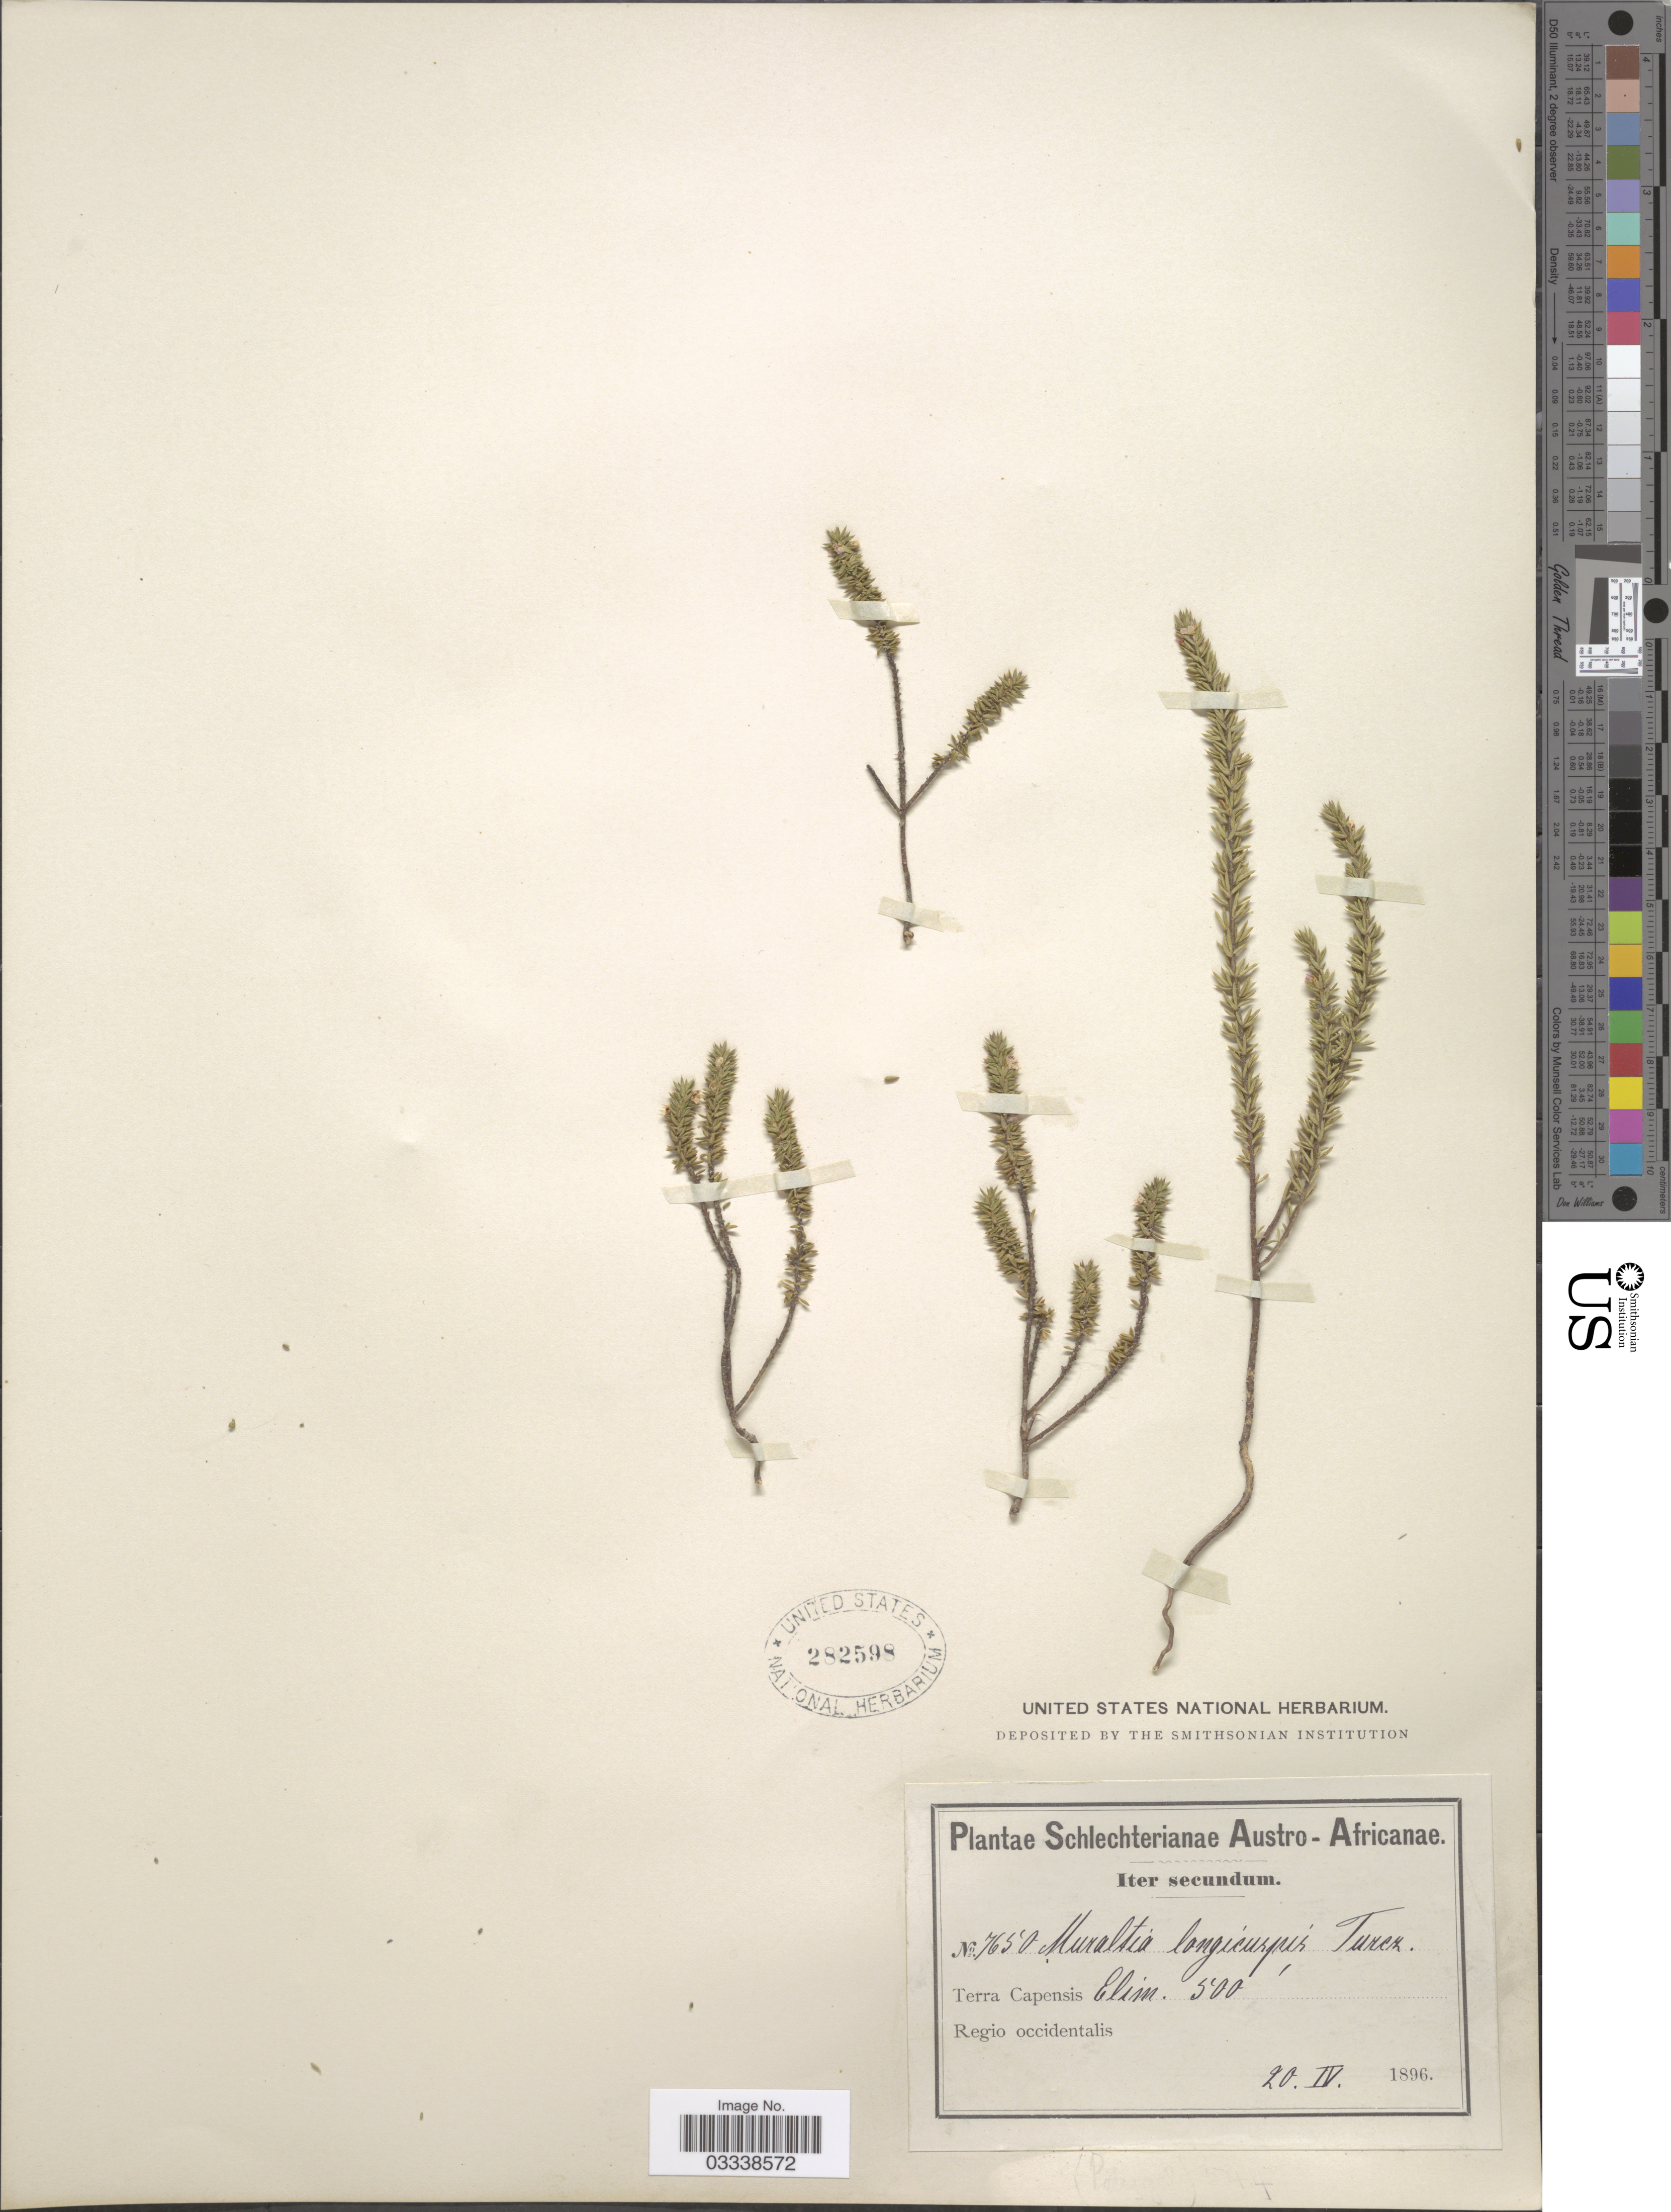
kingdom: Plantae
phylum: Tracheophyta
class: Magnoliopsida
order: Fabales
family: Polygalaceae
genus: Muraltia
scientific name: Muraltia longicuspis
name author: Turcz.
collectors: Schlechter, --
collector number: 7650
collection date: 1896-04-20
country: South Africa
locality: Austro-Africanae, Terra Capensis, Elim, Regio occidentalis.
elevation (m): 152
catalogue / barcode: US 282598